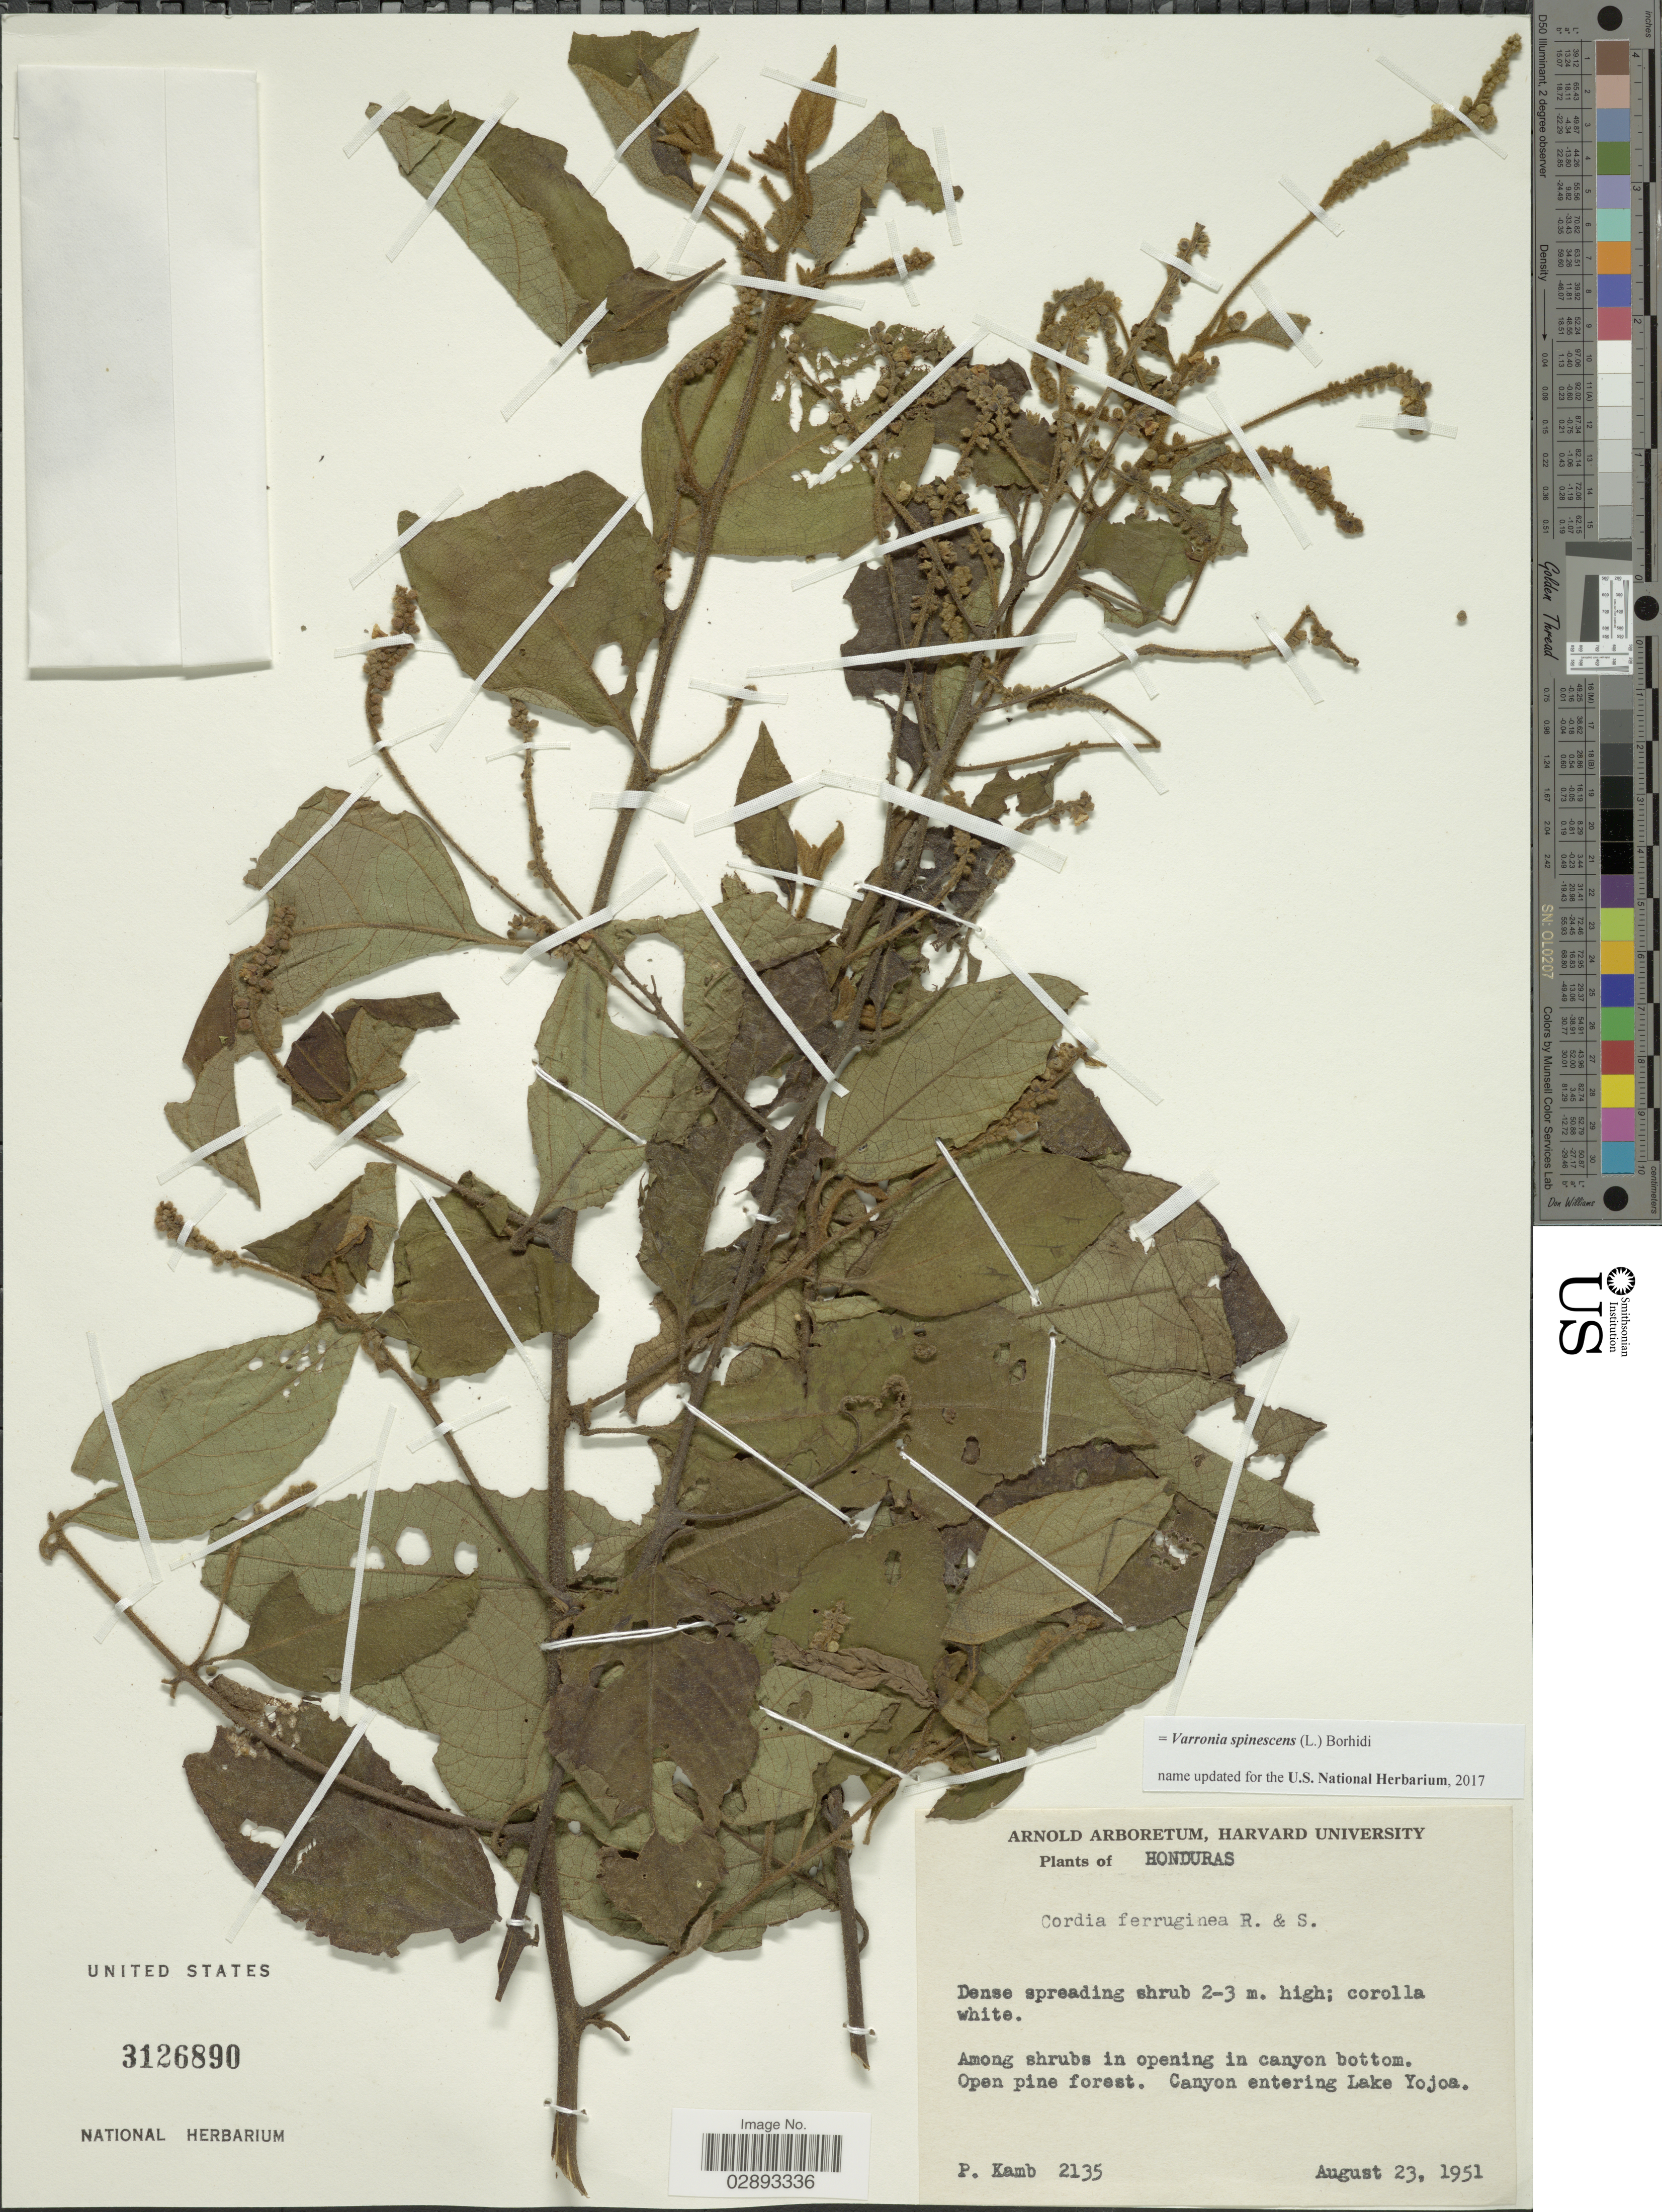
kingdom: Plantae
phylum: Tracheophyta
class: Magnoliopsida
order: Boraginales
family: Cordiaceae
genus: Varronia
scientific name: Varronia spinescens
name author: (L.) Borhidi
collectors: P. Kamb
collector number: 2135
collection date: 1951-08-23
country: Honduras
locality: Canyon entering Lake Yojoa.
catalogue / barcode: US 3126890